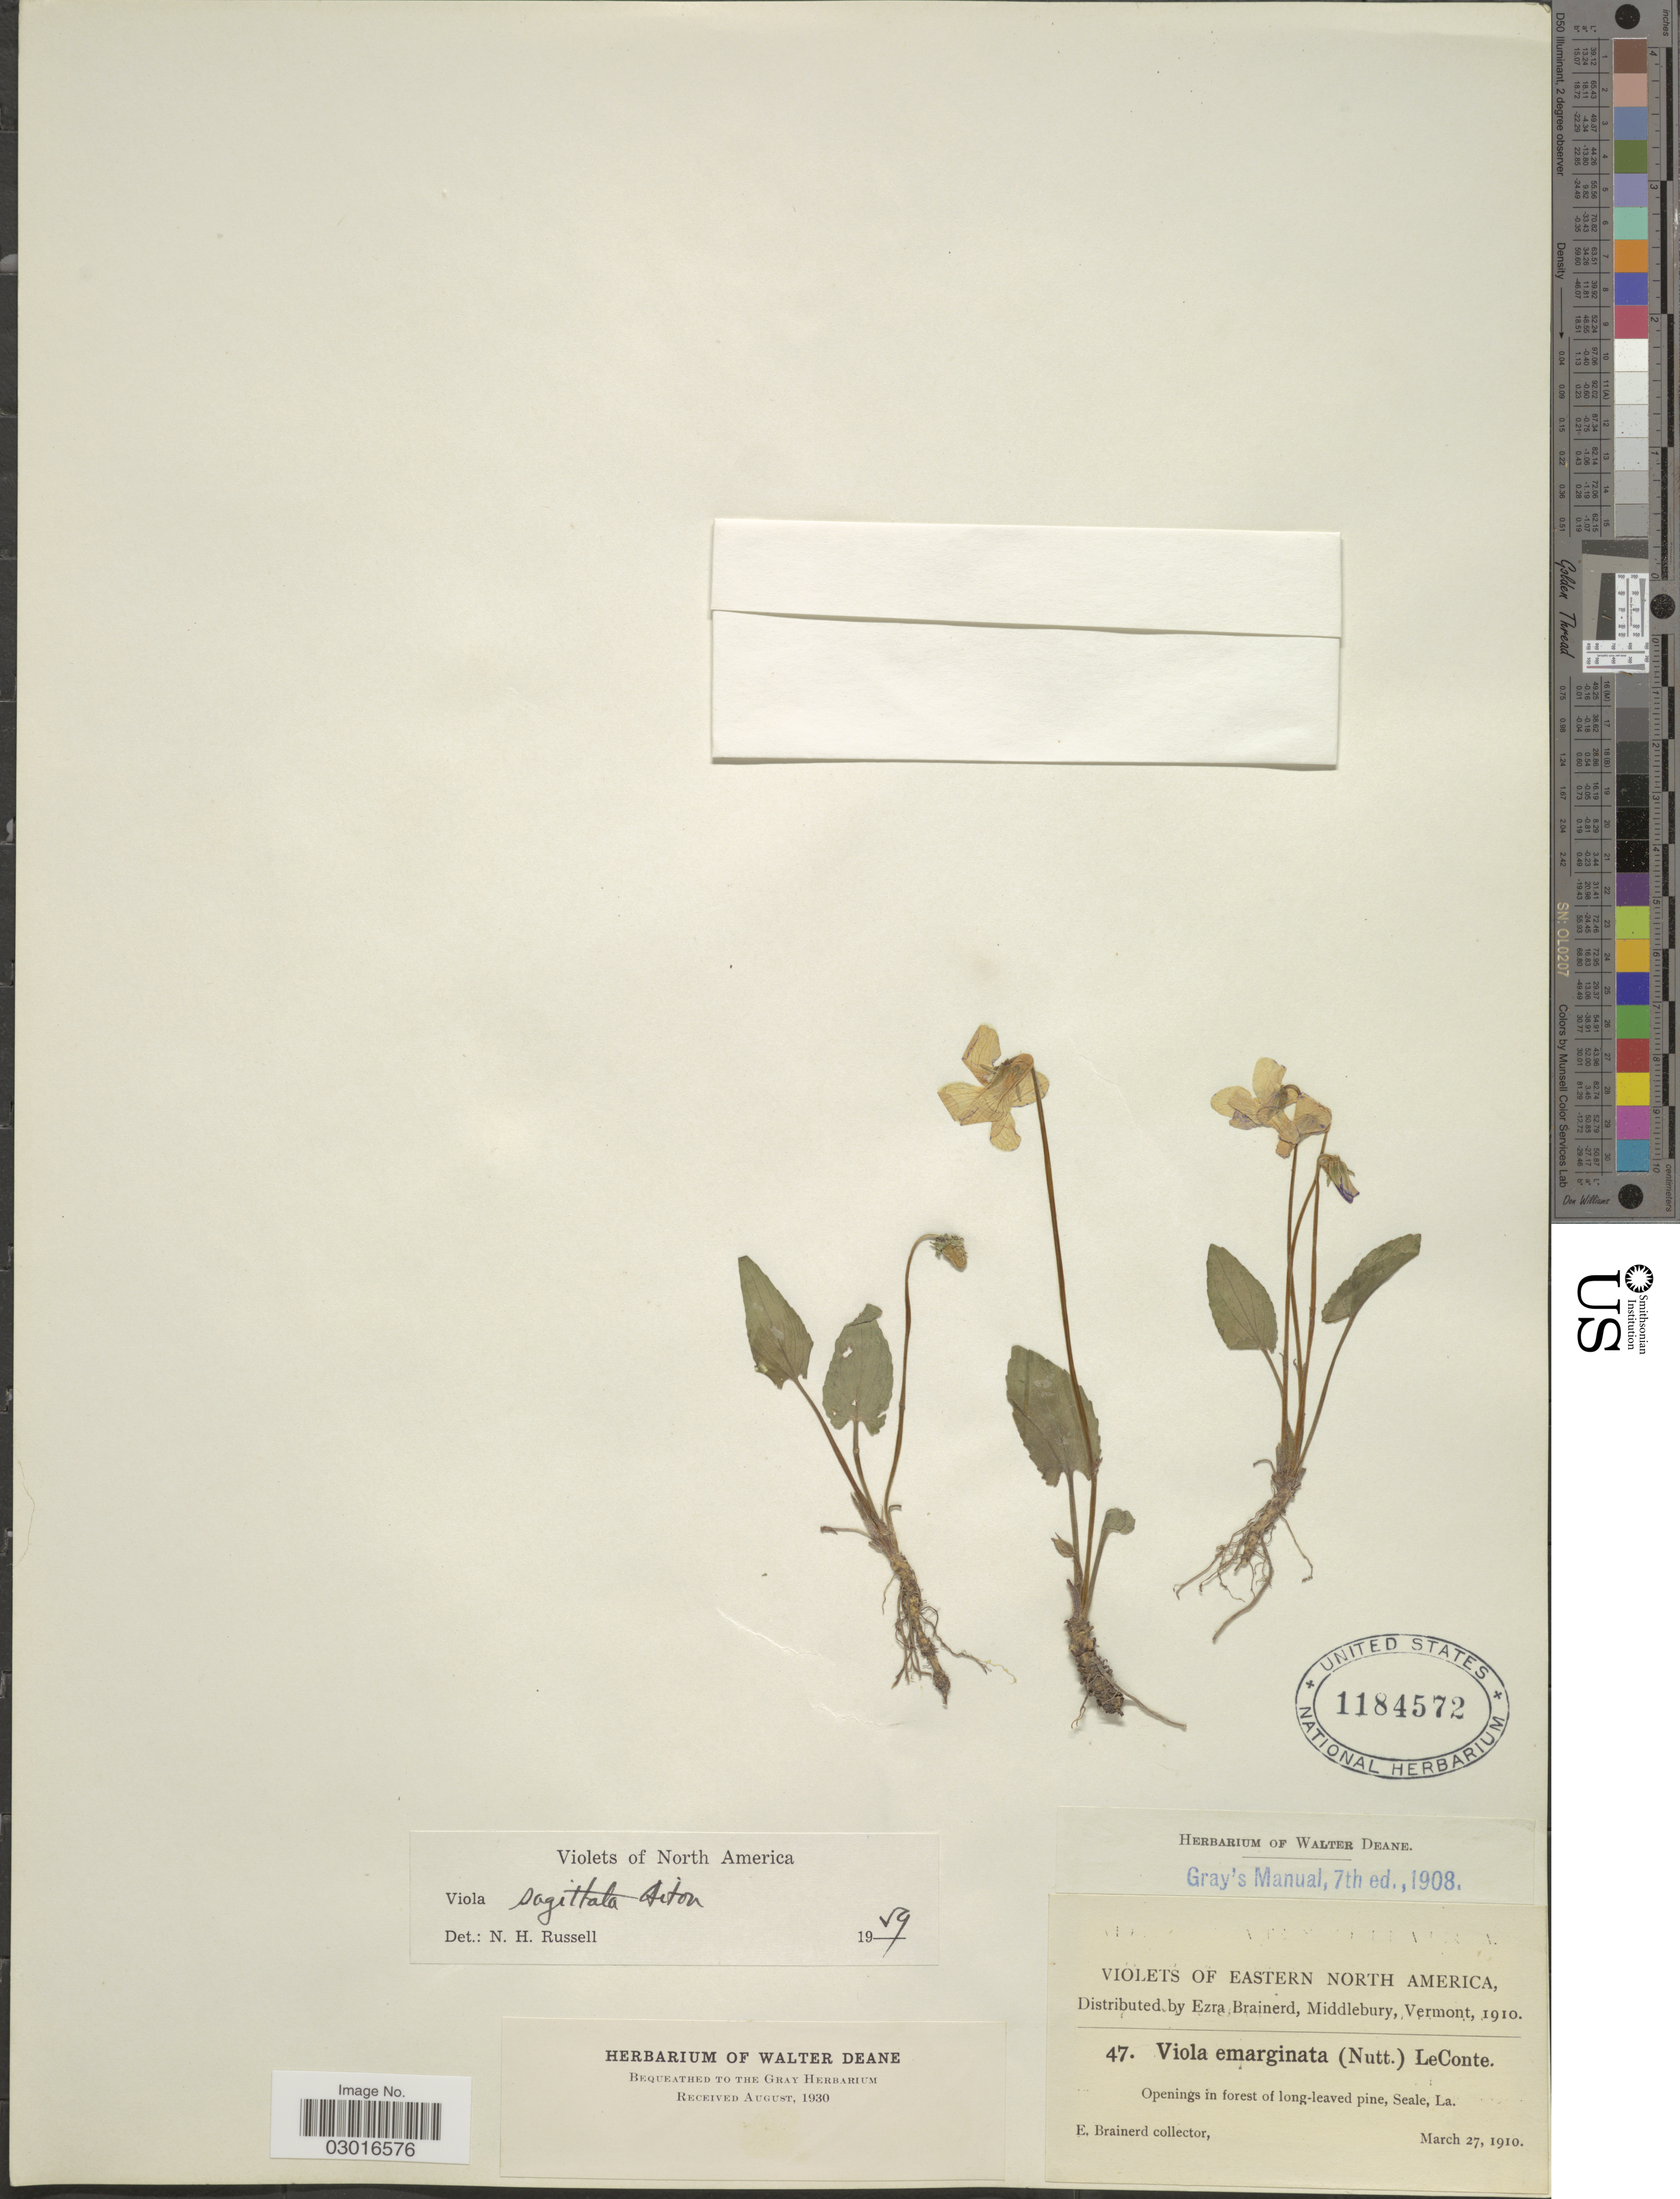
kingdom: Plantae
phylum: Tracheophyta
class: Magnoliopsida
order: Malpighiales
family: Violaceae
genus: Viola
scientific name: Viola sagittata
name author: Aiton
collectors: E. Brainerd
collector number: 47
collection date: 1910-03-27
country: United States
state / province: Louisiana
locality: Eastern North America. Openings in forest of long-leaved pine, Seale.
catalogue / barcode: US 1184572